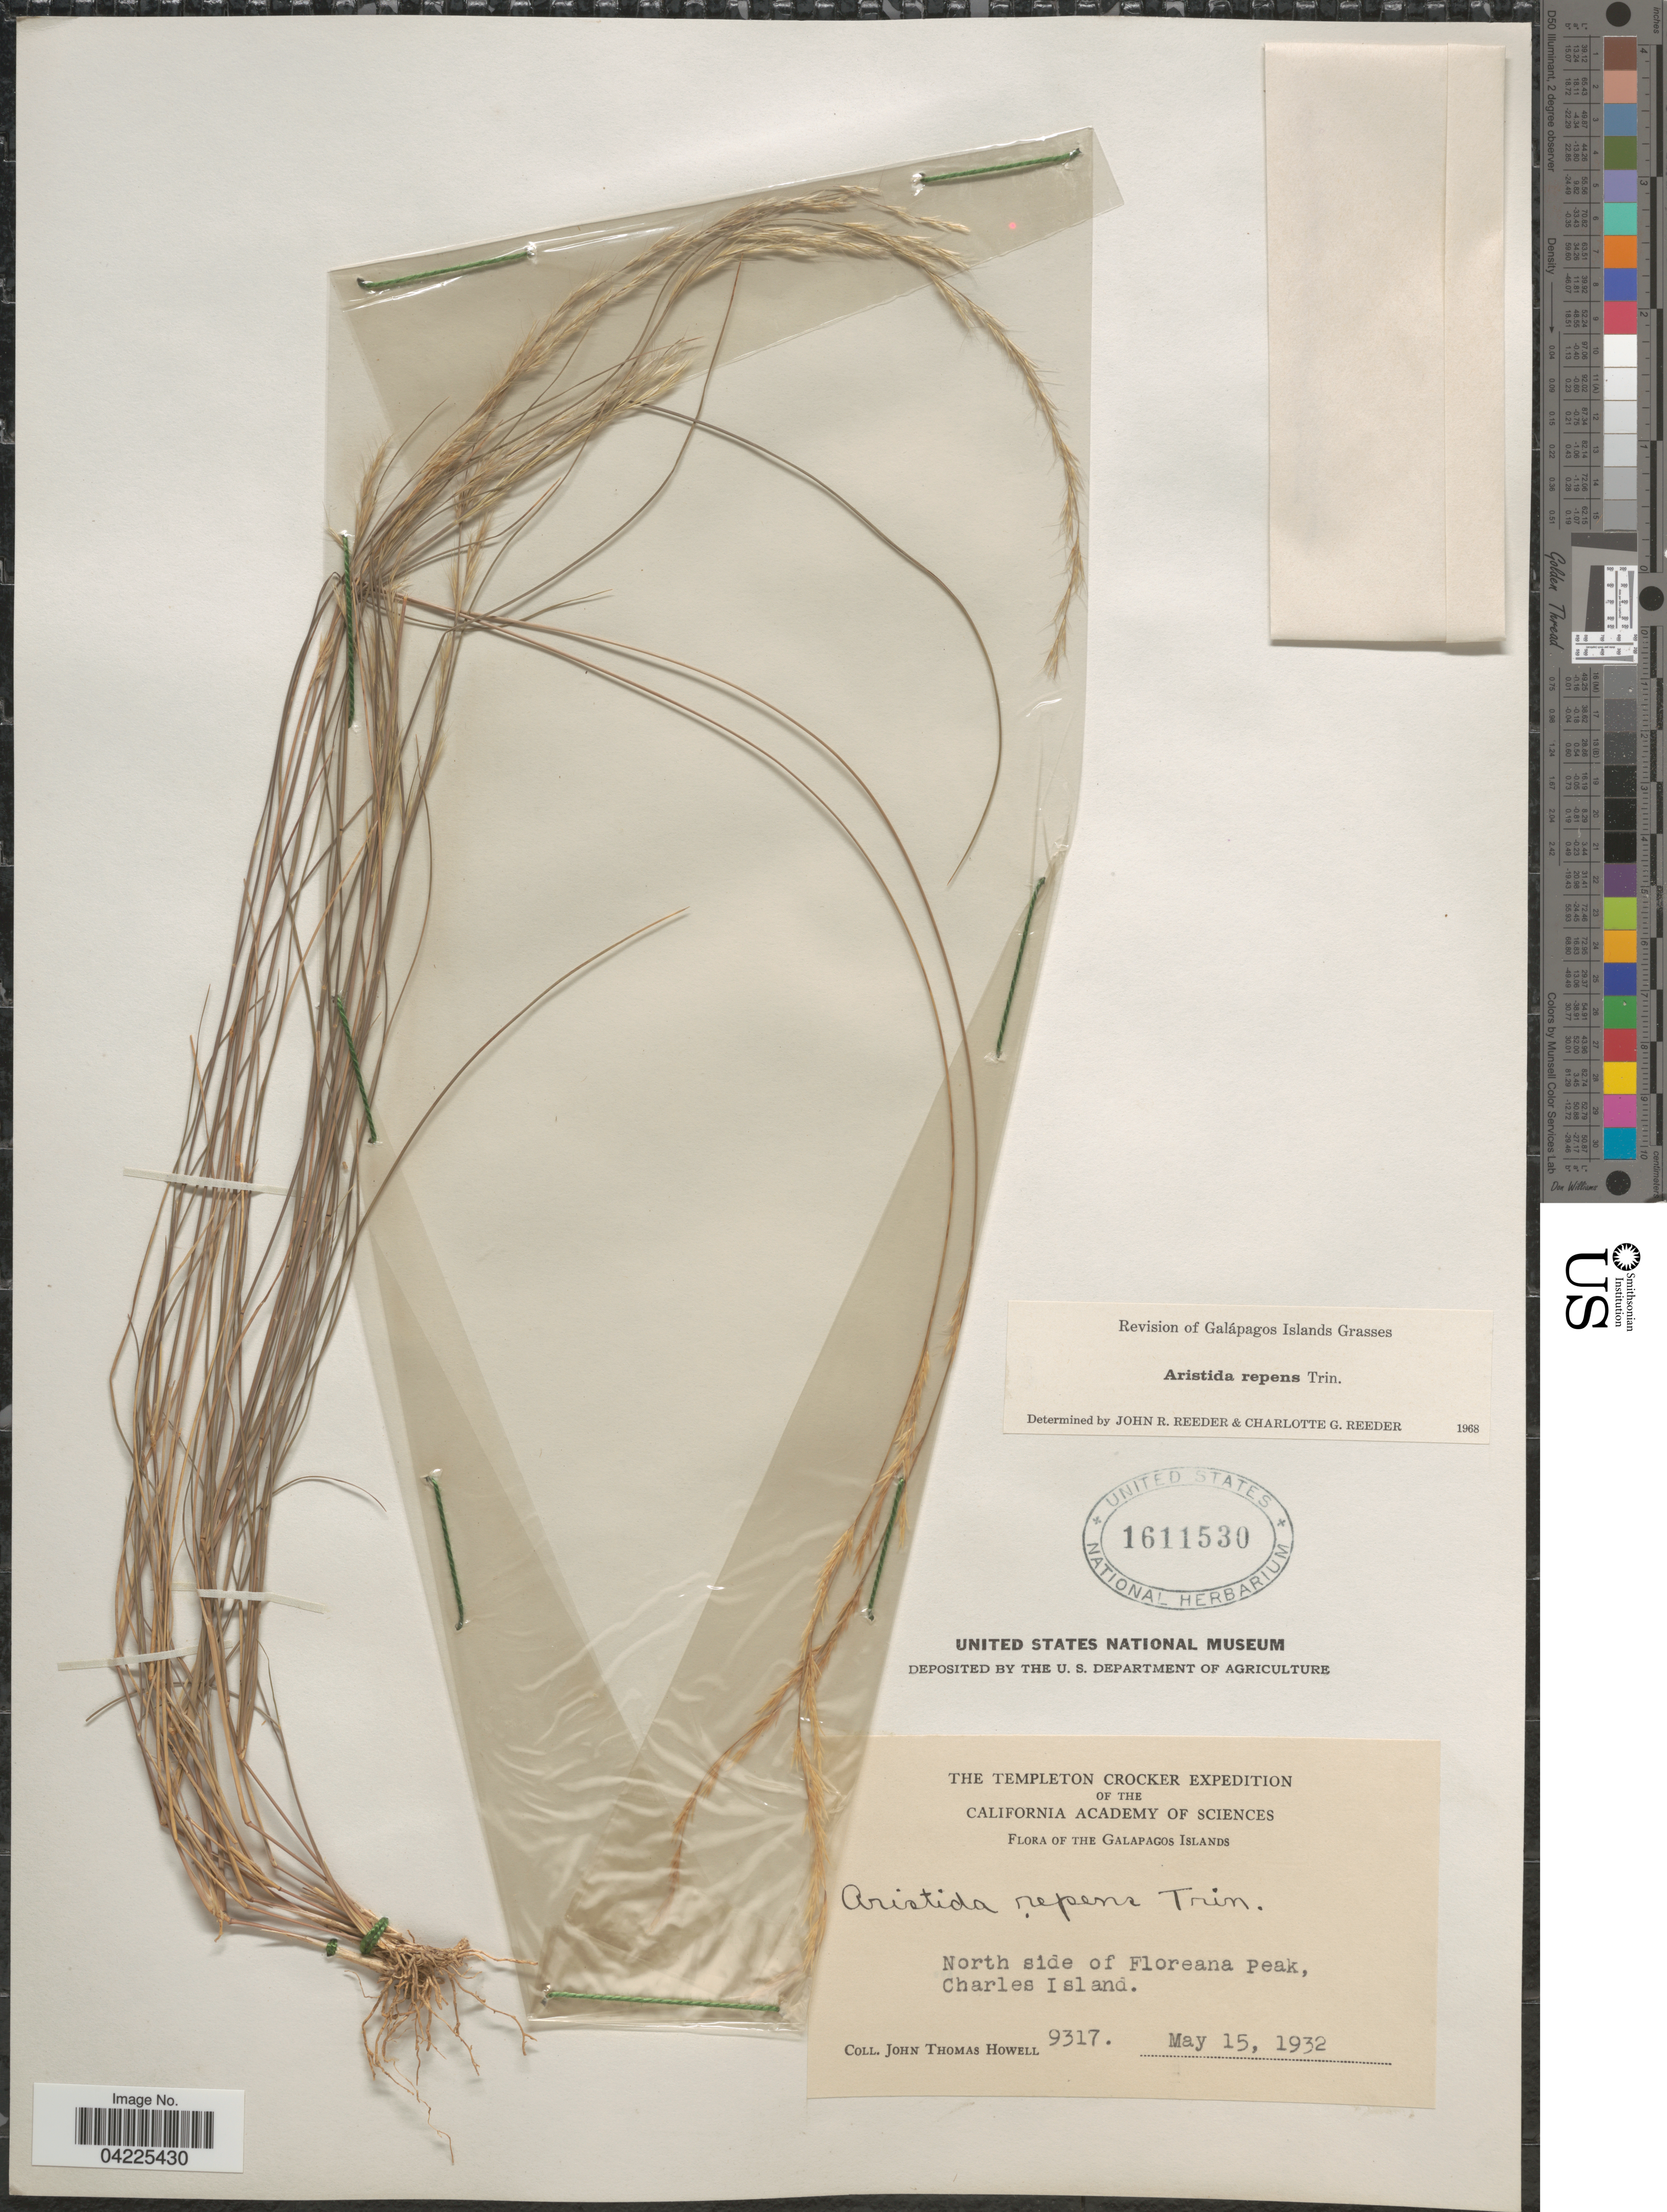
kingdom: Plantae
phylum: Tracheophyta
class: Liliopsida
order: Poales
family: Poaceae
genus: Aristida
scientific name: Aristida repens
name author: Trin.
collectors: J. T. Howell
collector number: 9317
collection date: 1932-05-15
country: Ecuador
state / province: Colón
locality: The Templeton Crocker Expedition. The Galapagos Islands. North side of Floreana Peak, Charles Island.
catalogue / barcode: US 1611530